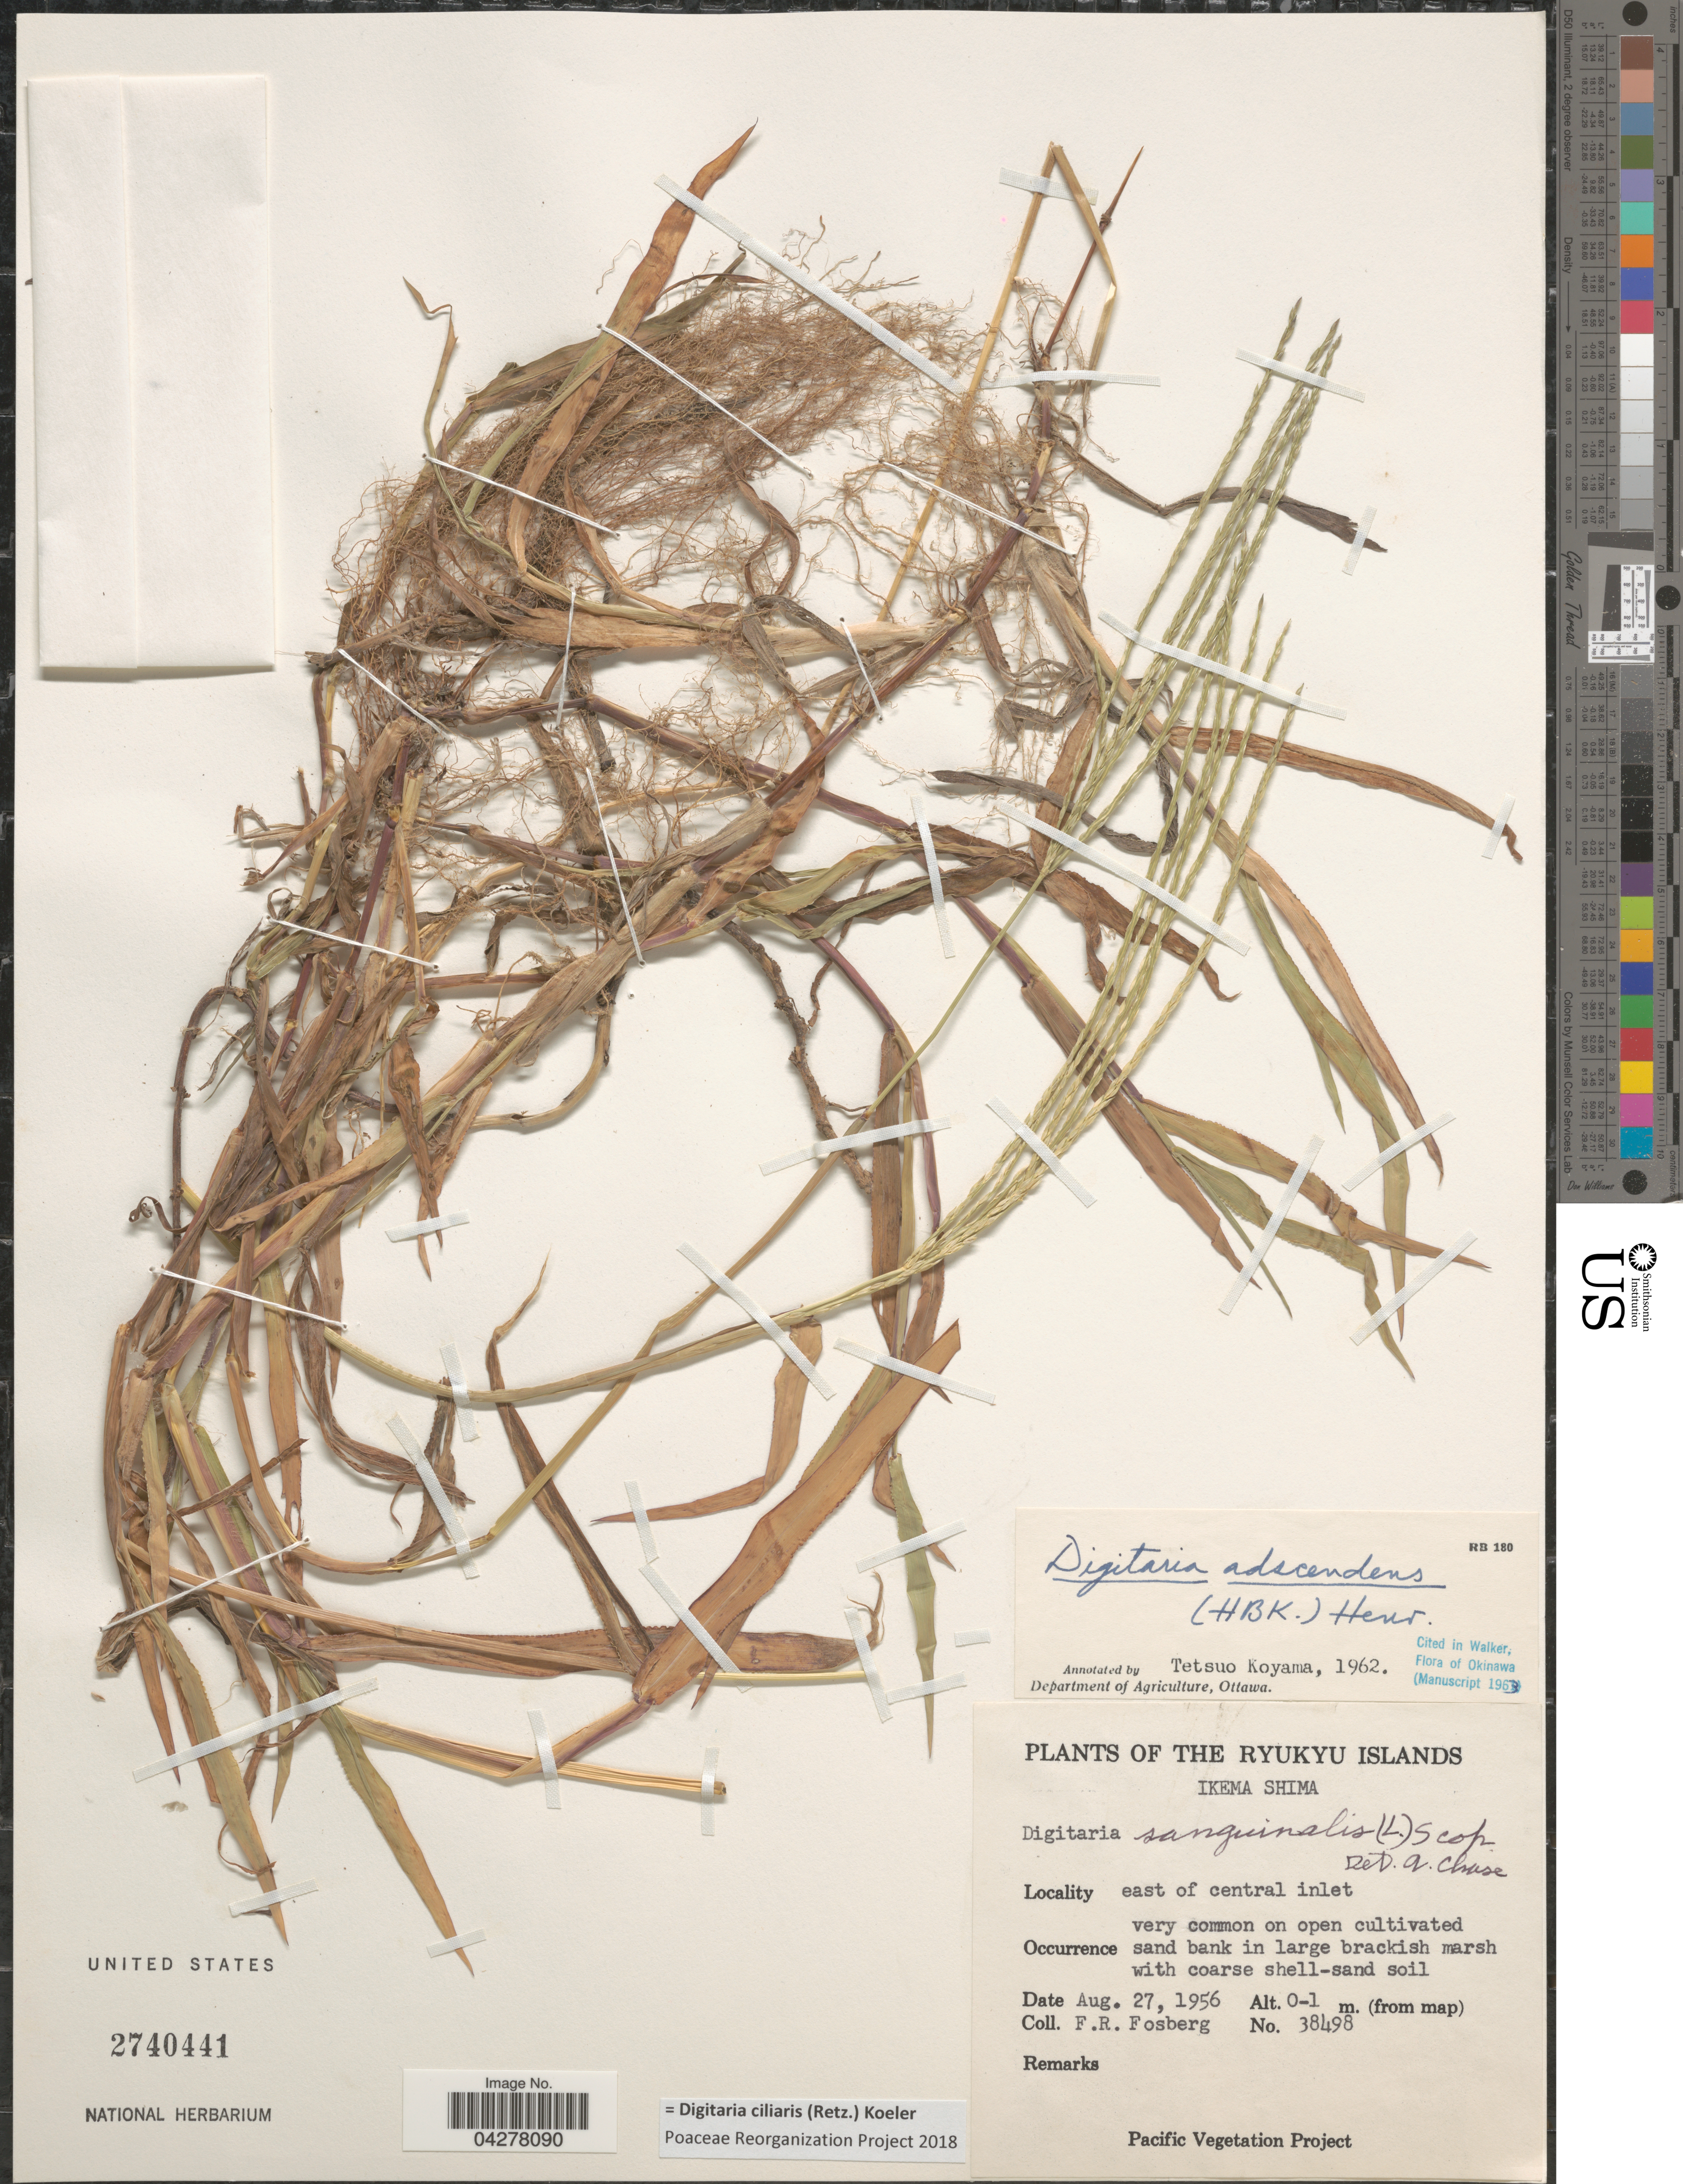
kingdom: Plantae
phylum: Tracheophyta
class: Liliopsida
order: Poales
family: Poaceae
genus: Digitaria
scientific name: Digitaria ciliaris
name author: (Retz.) Koeler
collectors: F. R. Fosberg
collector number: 38498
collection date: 1956-08-27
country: Japan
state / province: Okinawa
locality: The Ryukyu Islands. Ikema Shima. East of central inlet.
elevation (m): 0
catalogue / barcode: US 2740441